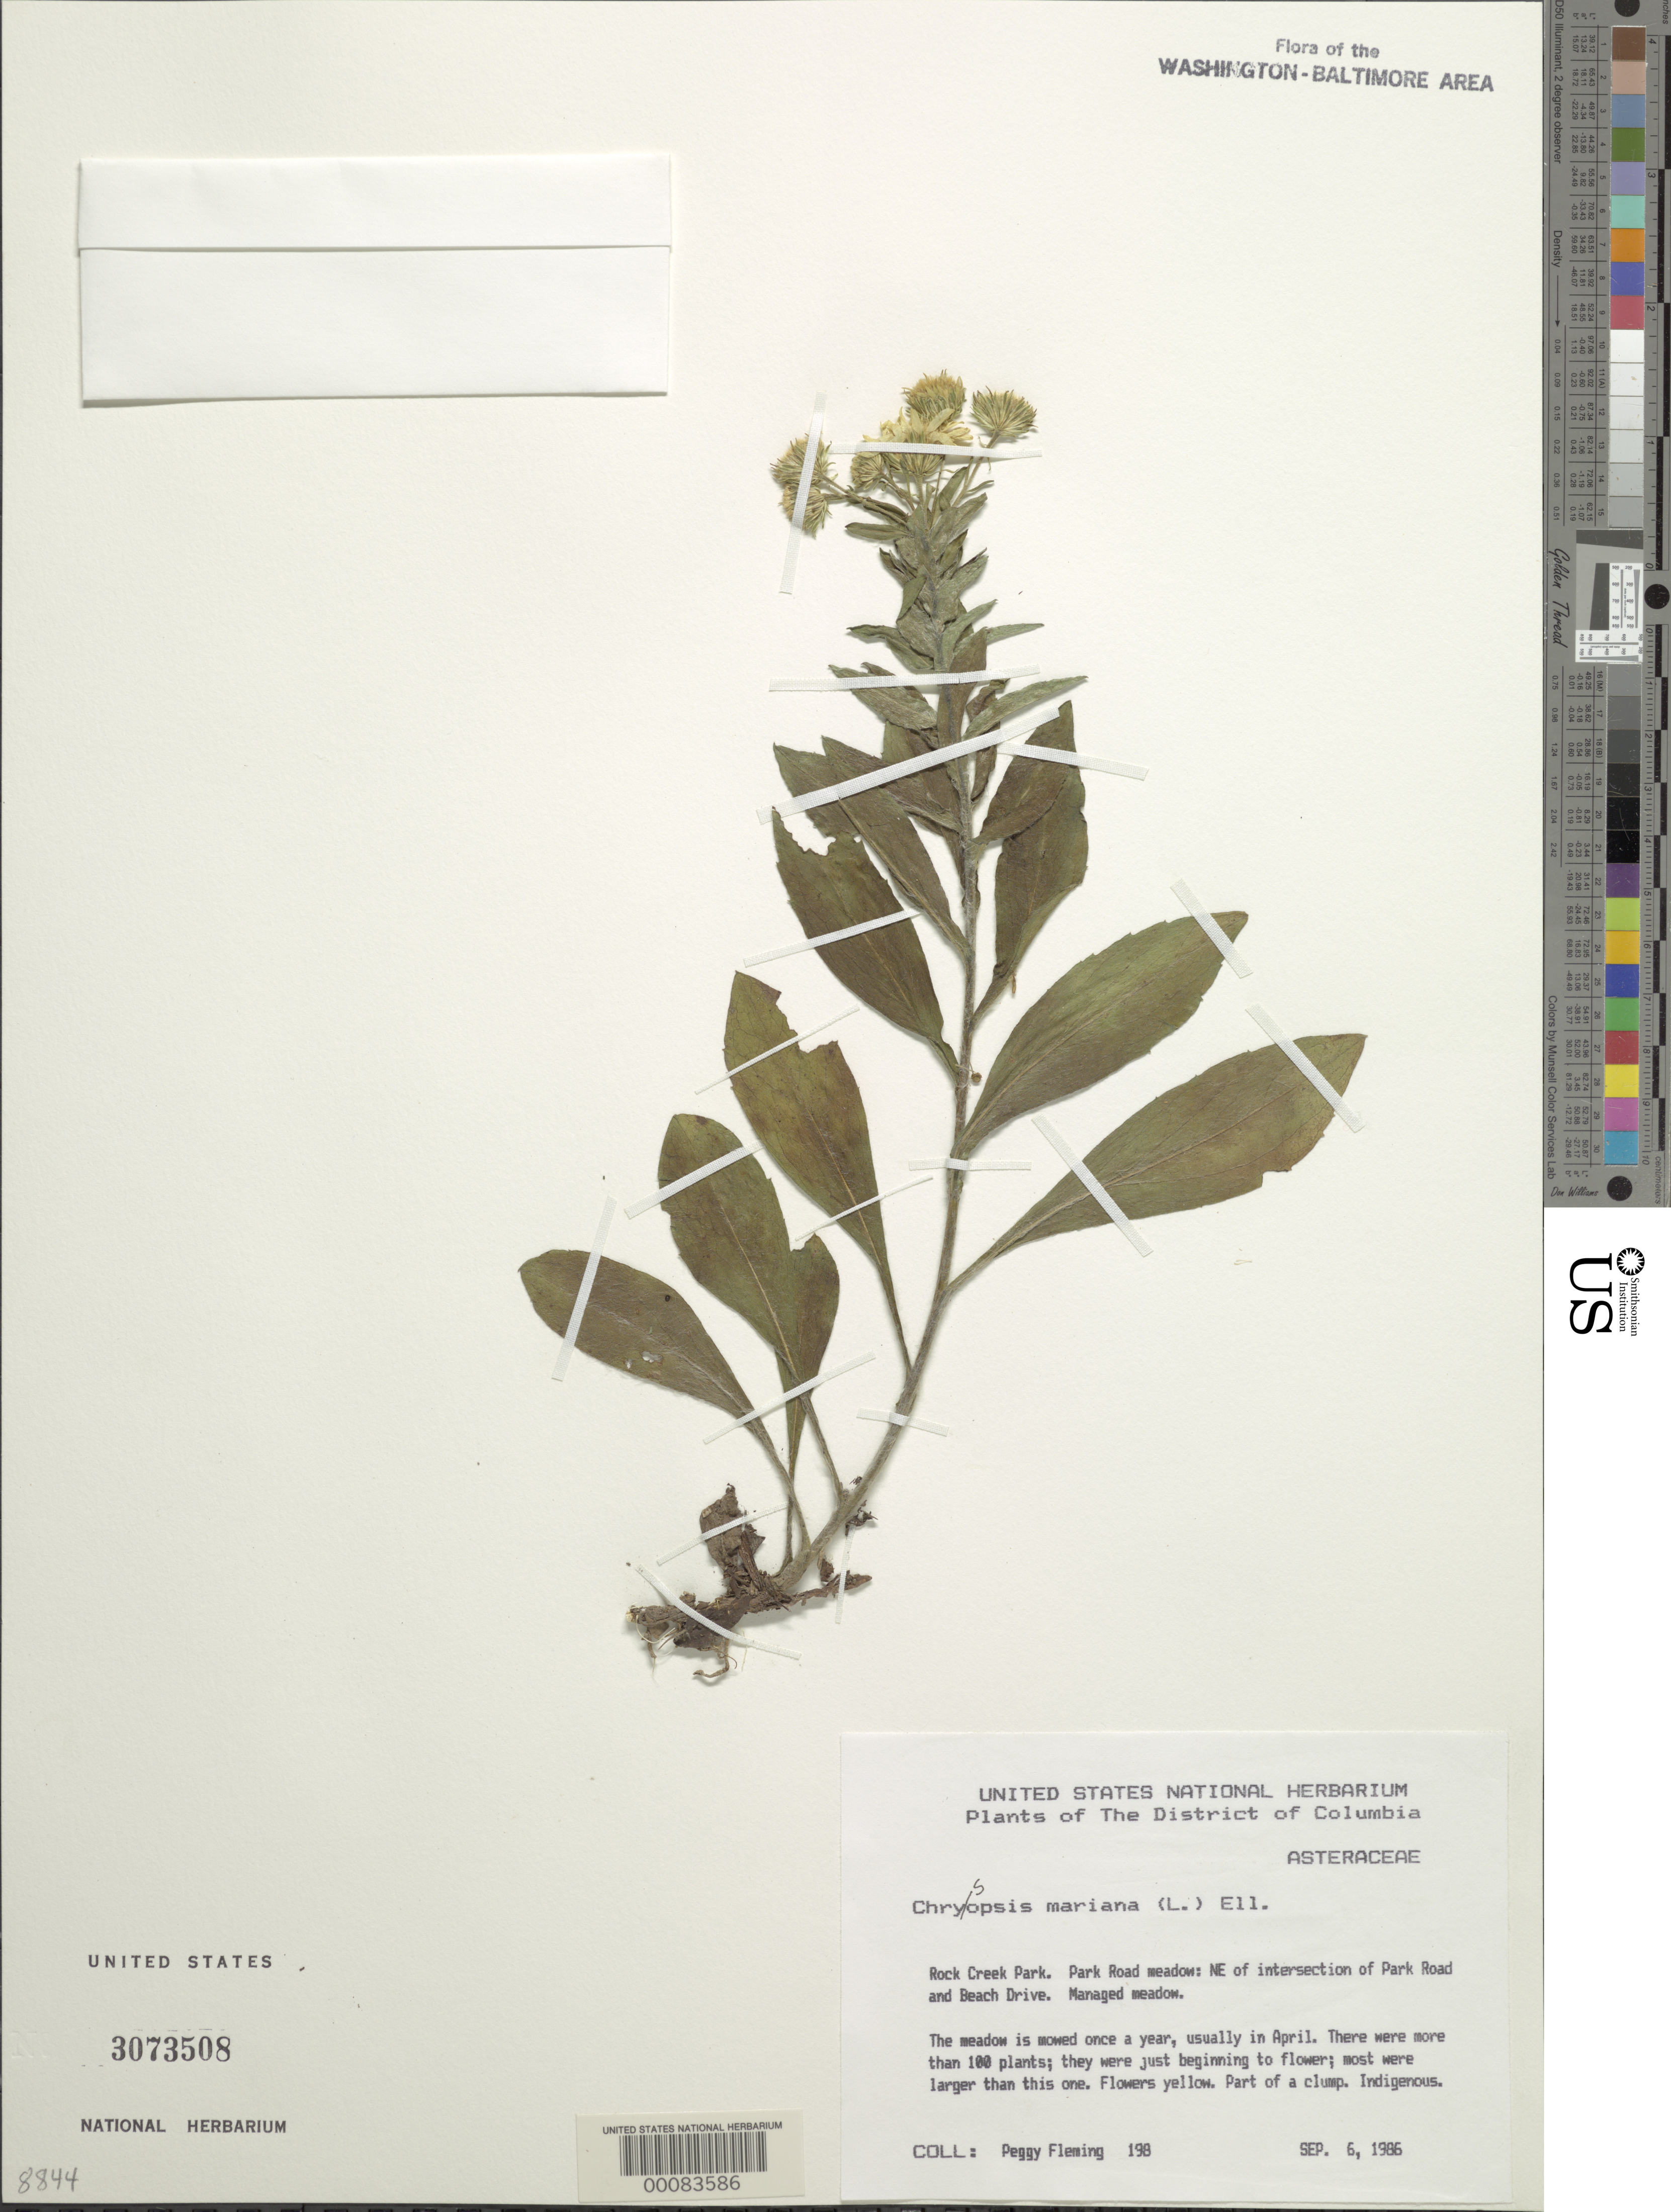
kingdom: Plantae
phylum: Tracheophyta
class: Magnoliopsida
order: Asterales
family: Asteraceae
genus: Chrysopsis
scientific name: Chrysopsis mariana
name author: (L.) Elliott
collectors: P. Fleming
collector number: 198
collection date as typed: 06 Sep 1986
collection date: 1986-09-06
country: United States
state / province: District of Columbia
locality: Oak and Beach Drive.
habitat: Managed meadow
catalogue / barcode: US 3073508